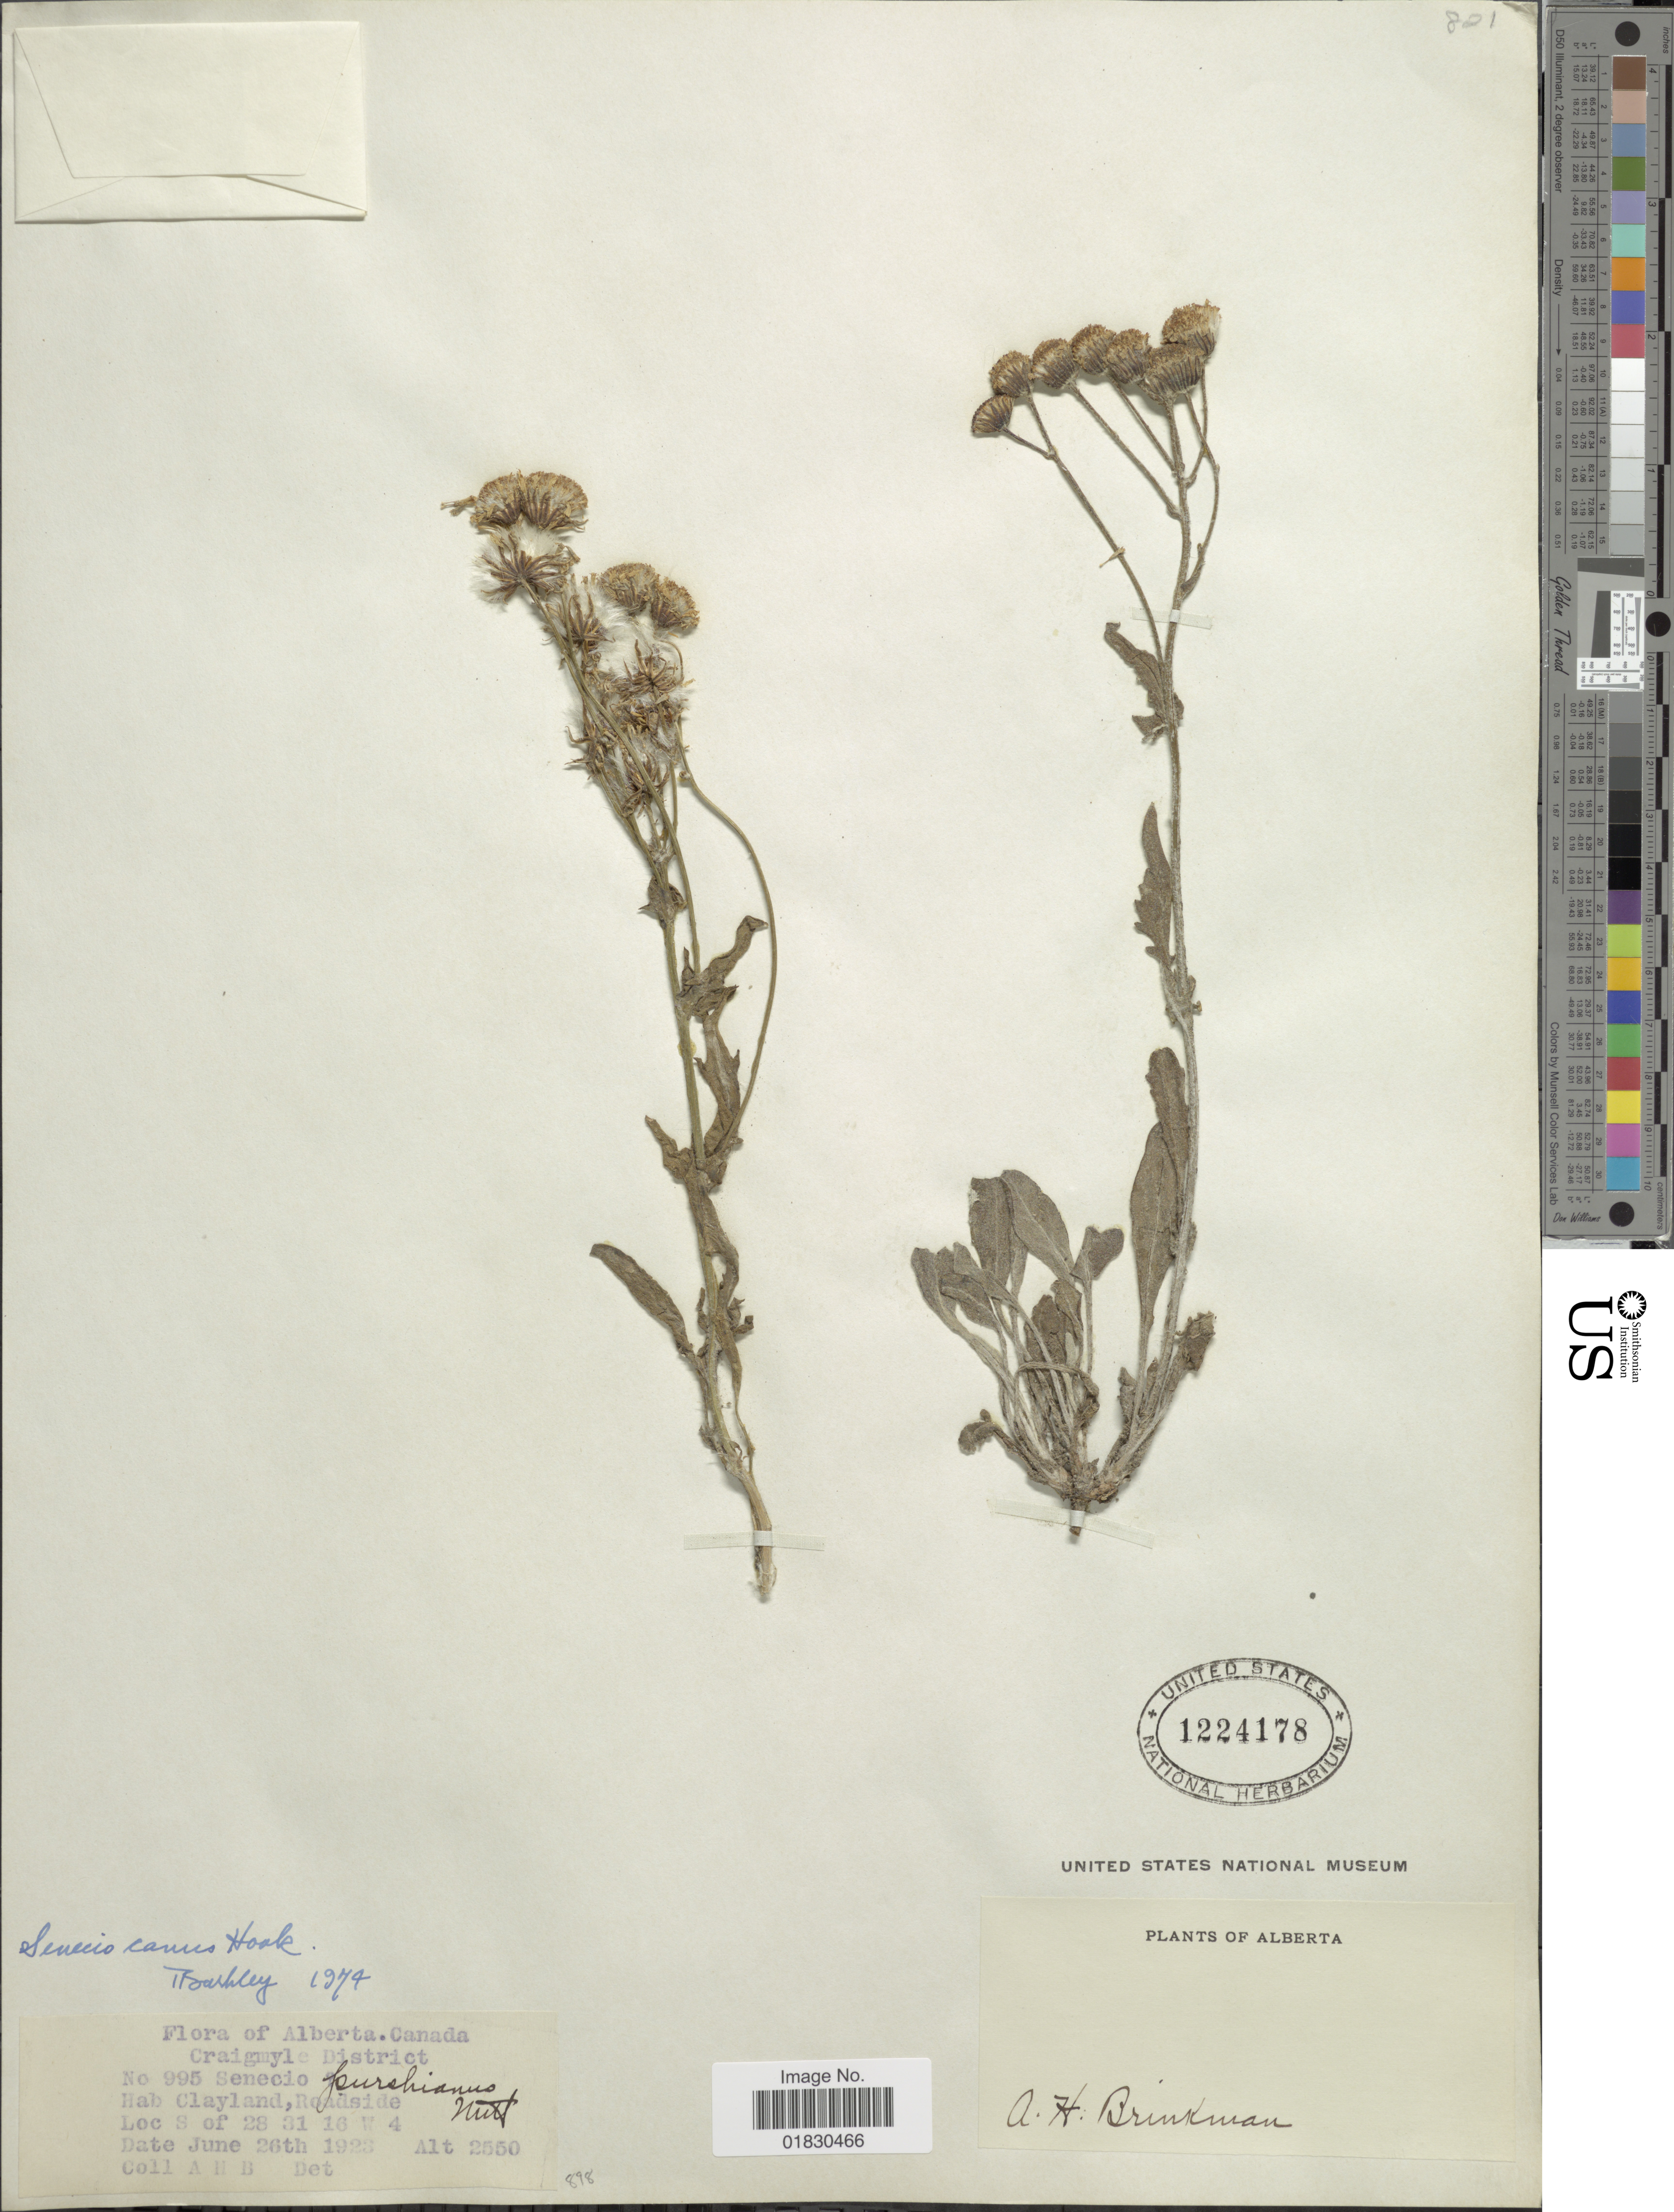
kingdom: Plantae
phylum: Tracheophyta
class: Magnoliopsida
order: Asterales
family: Asteraceae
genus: Packera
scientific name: Packera cana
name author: (Hook.) W.A. Weber & Á. Löve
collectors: A. Brinkman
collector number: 995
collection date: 1923-06-26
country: Canada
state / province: Alberta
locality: Craigmyle District, S of 28 31 16 W 4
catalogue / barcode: US 1224178